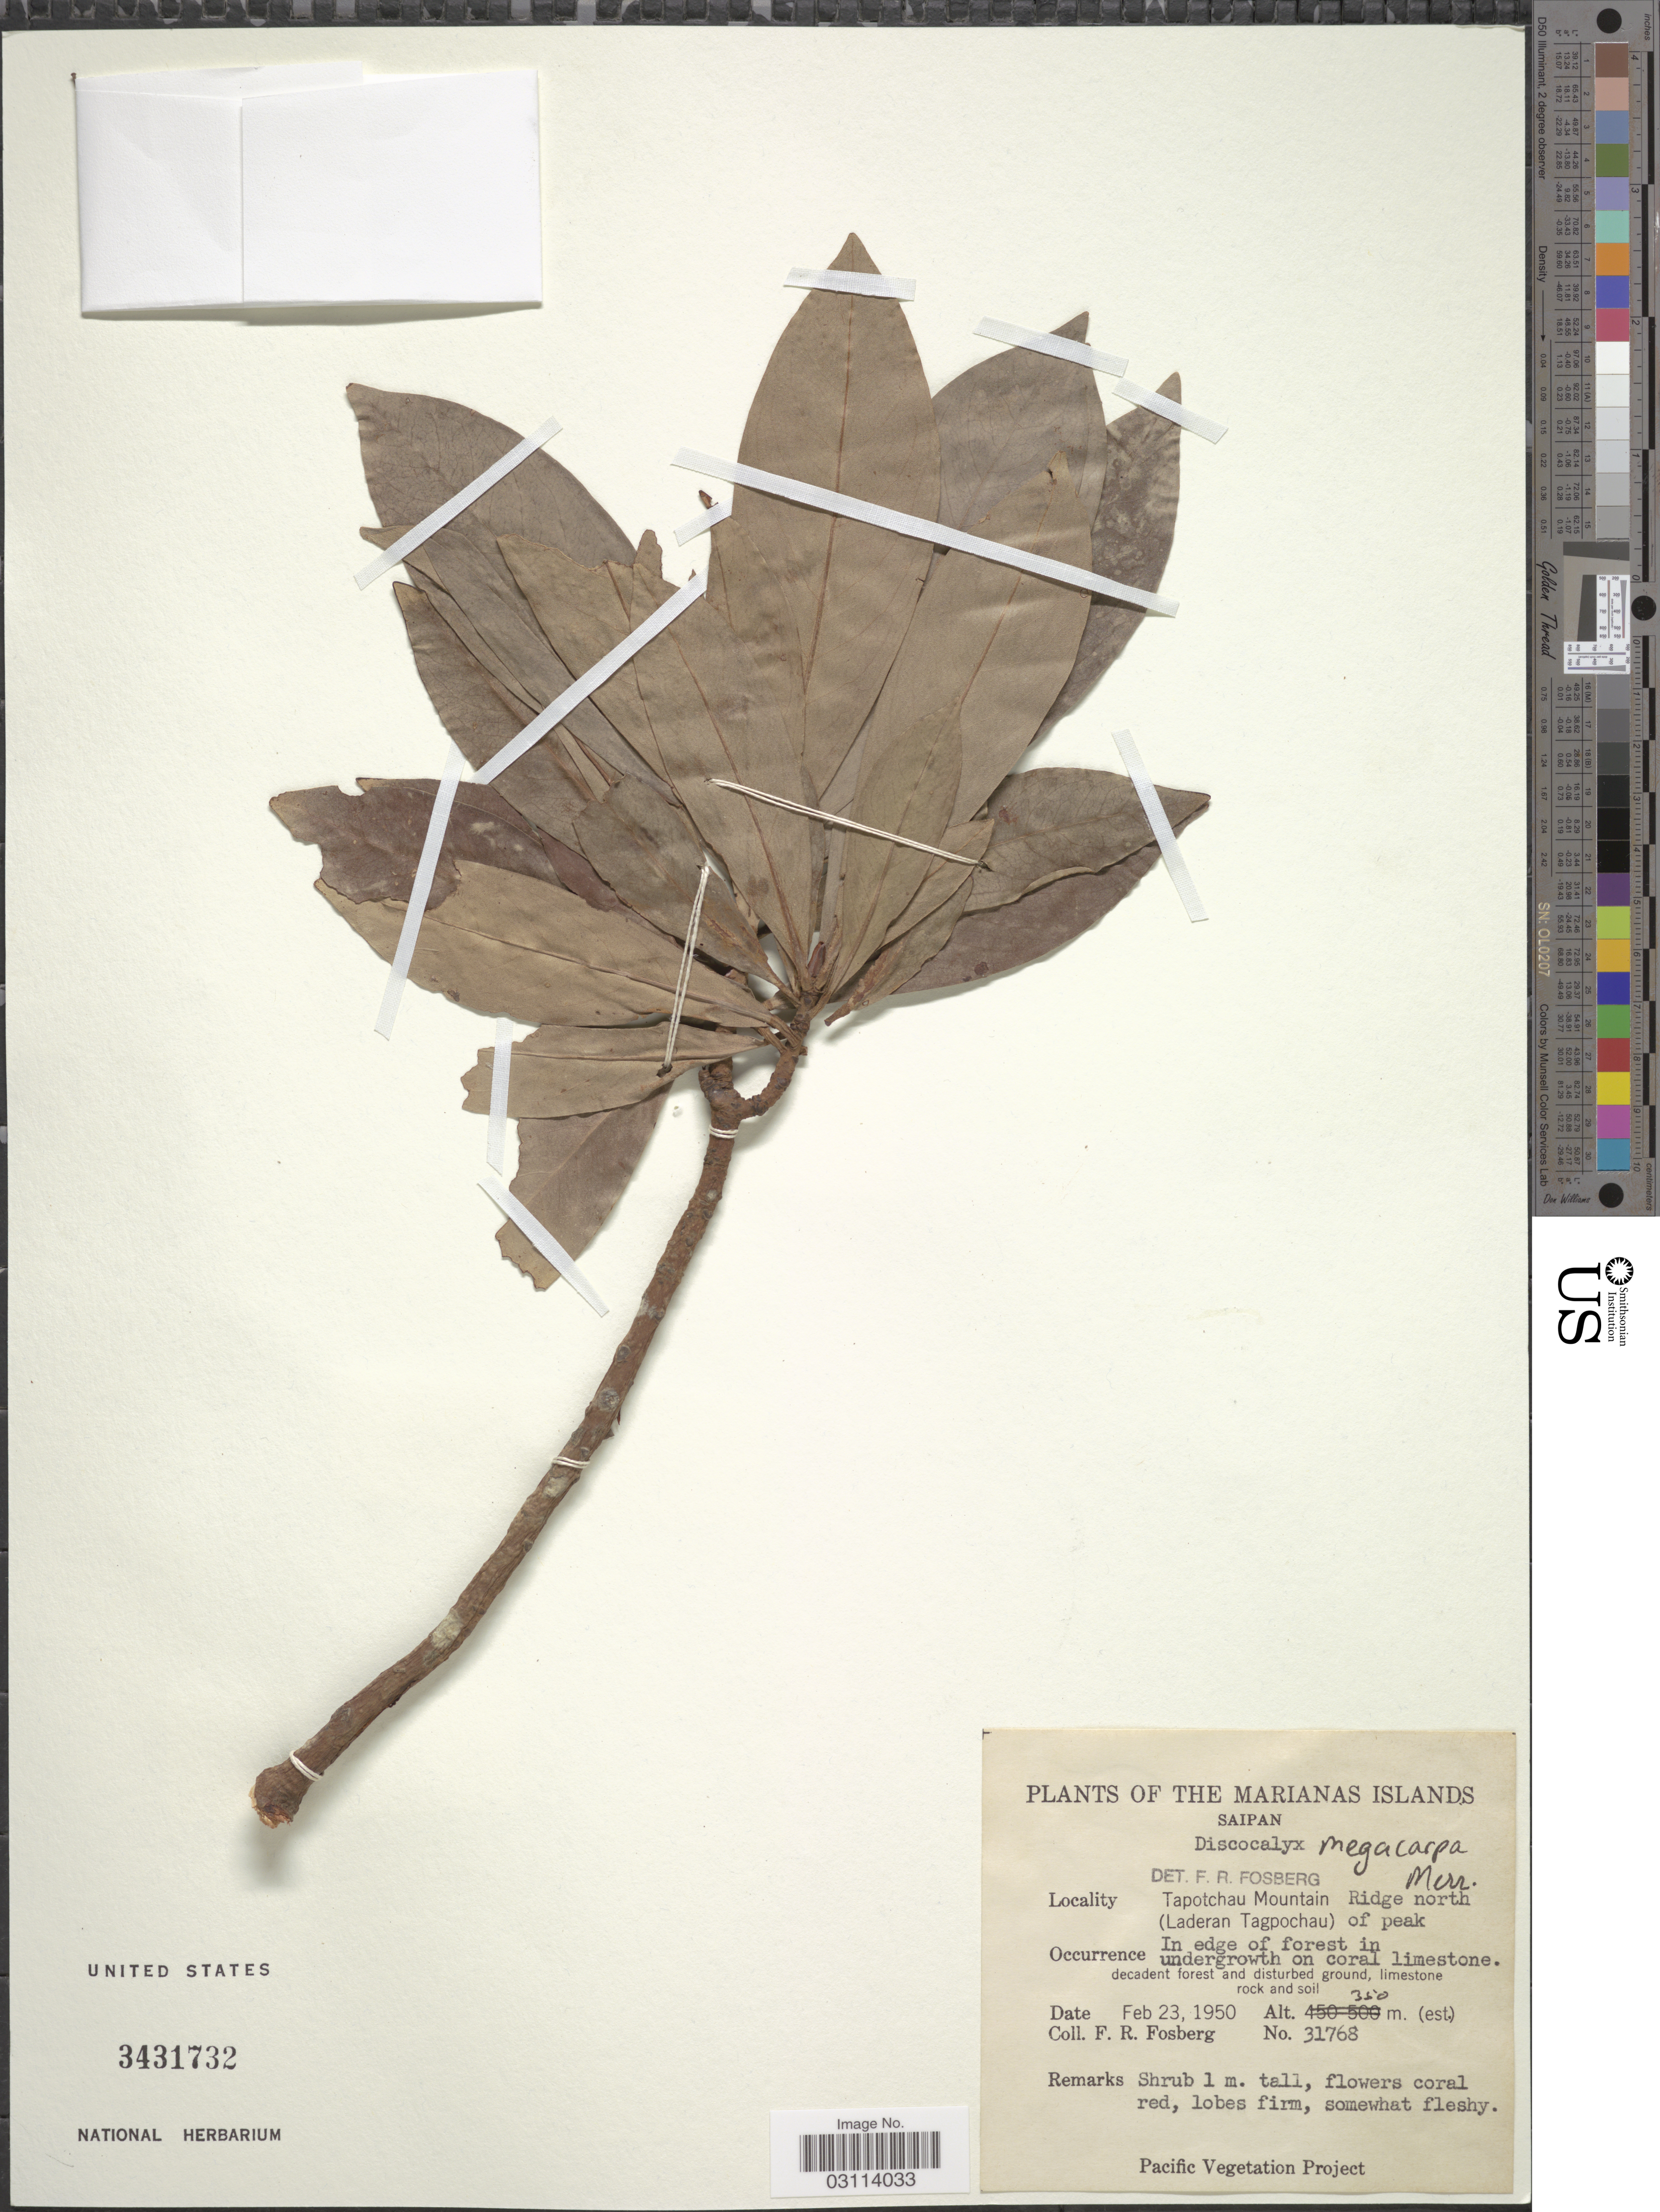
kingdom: Plantae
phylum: Tracheophyta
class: Magnoliopsida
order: Ericales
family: Primulaceae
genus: Discocalyx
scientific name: Discocalyx megacarpa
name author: Merr.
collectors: F. R. Fosberg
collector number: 31768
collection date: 1950-02-23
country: Northern Mariana Islands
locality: The Marianas Islands. Saipan. Tapotchau Mountain (Laderan Tagpochau). Ridge north of peak.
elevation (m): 350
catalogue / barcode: US 3431732